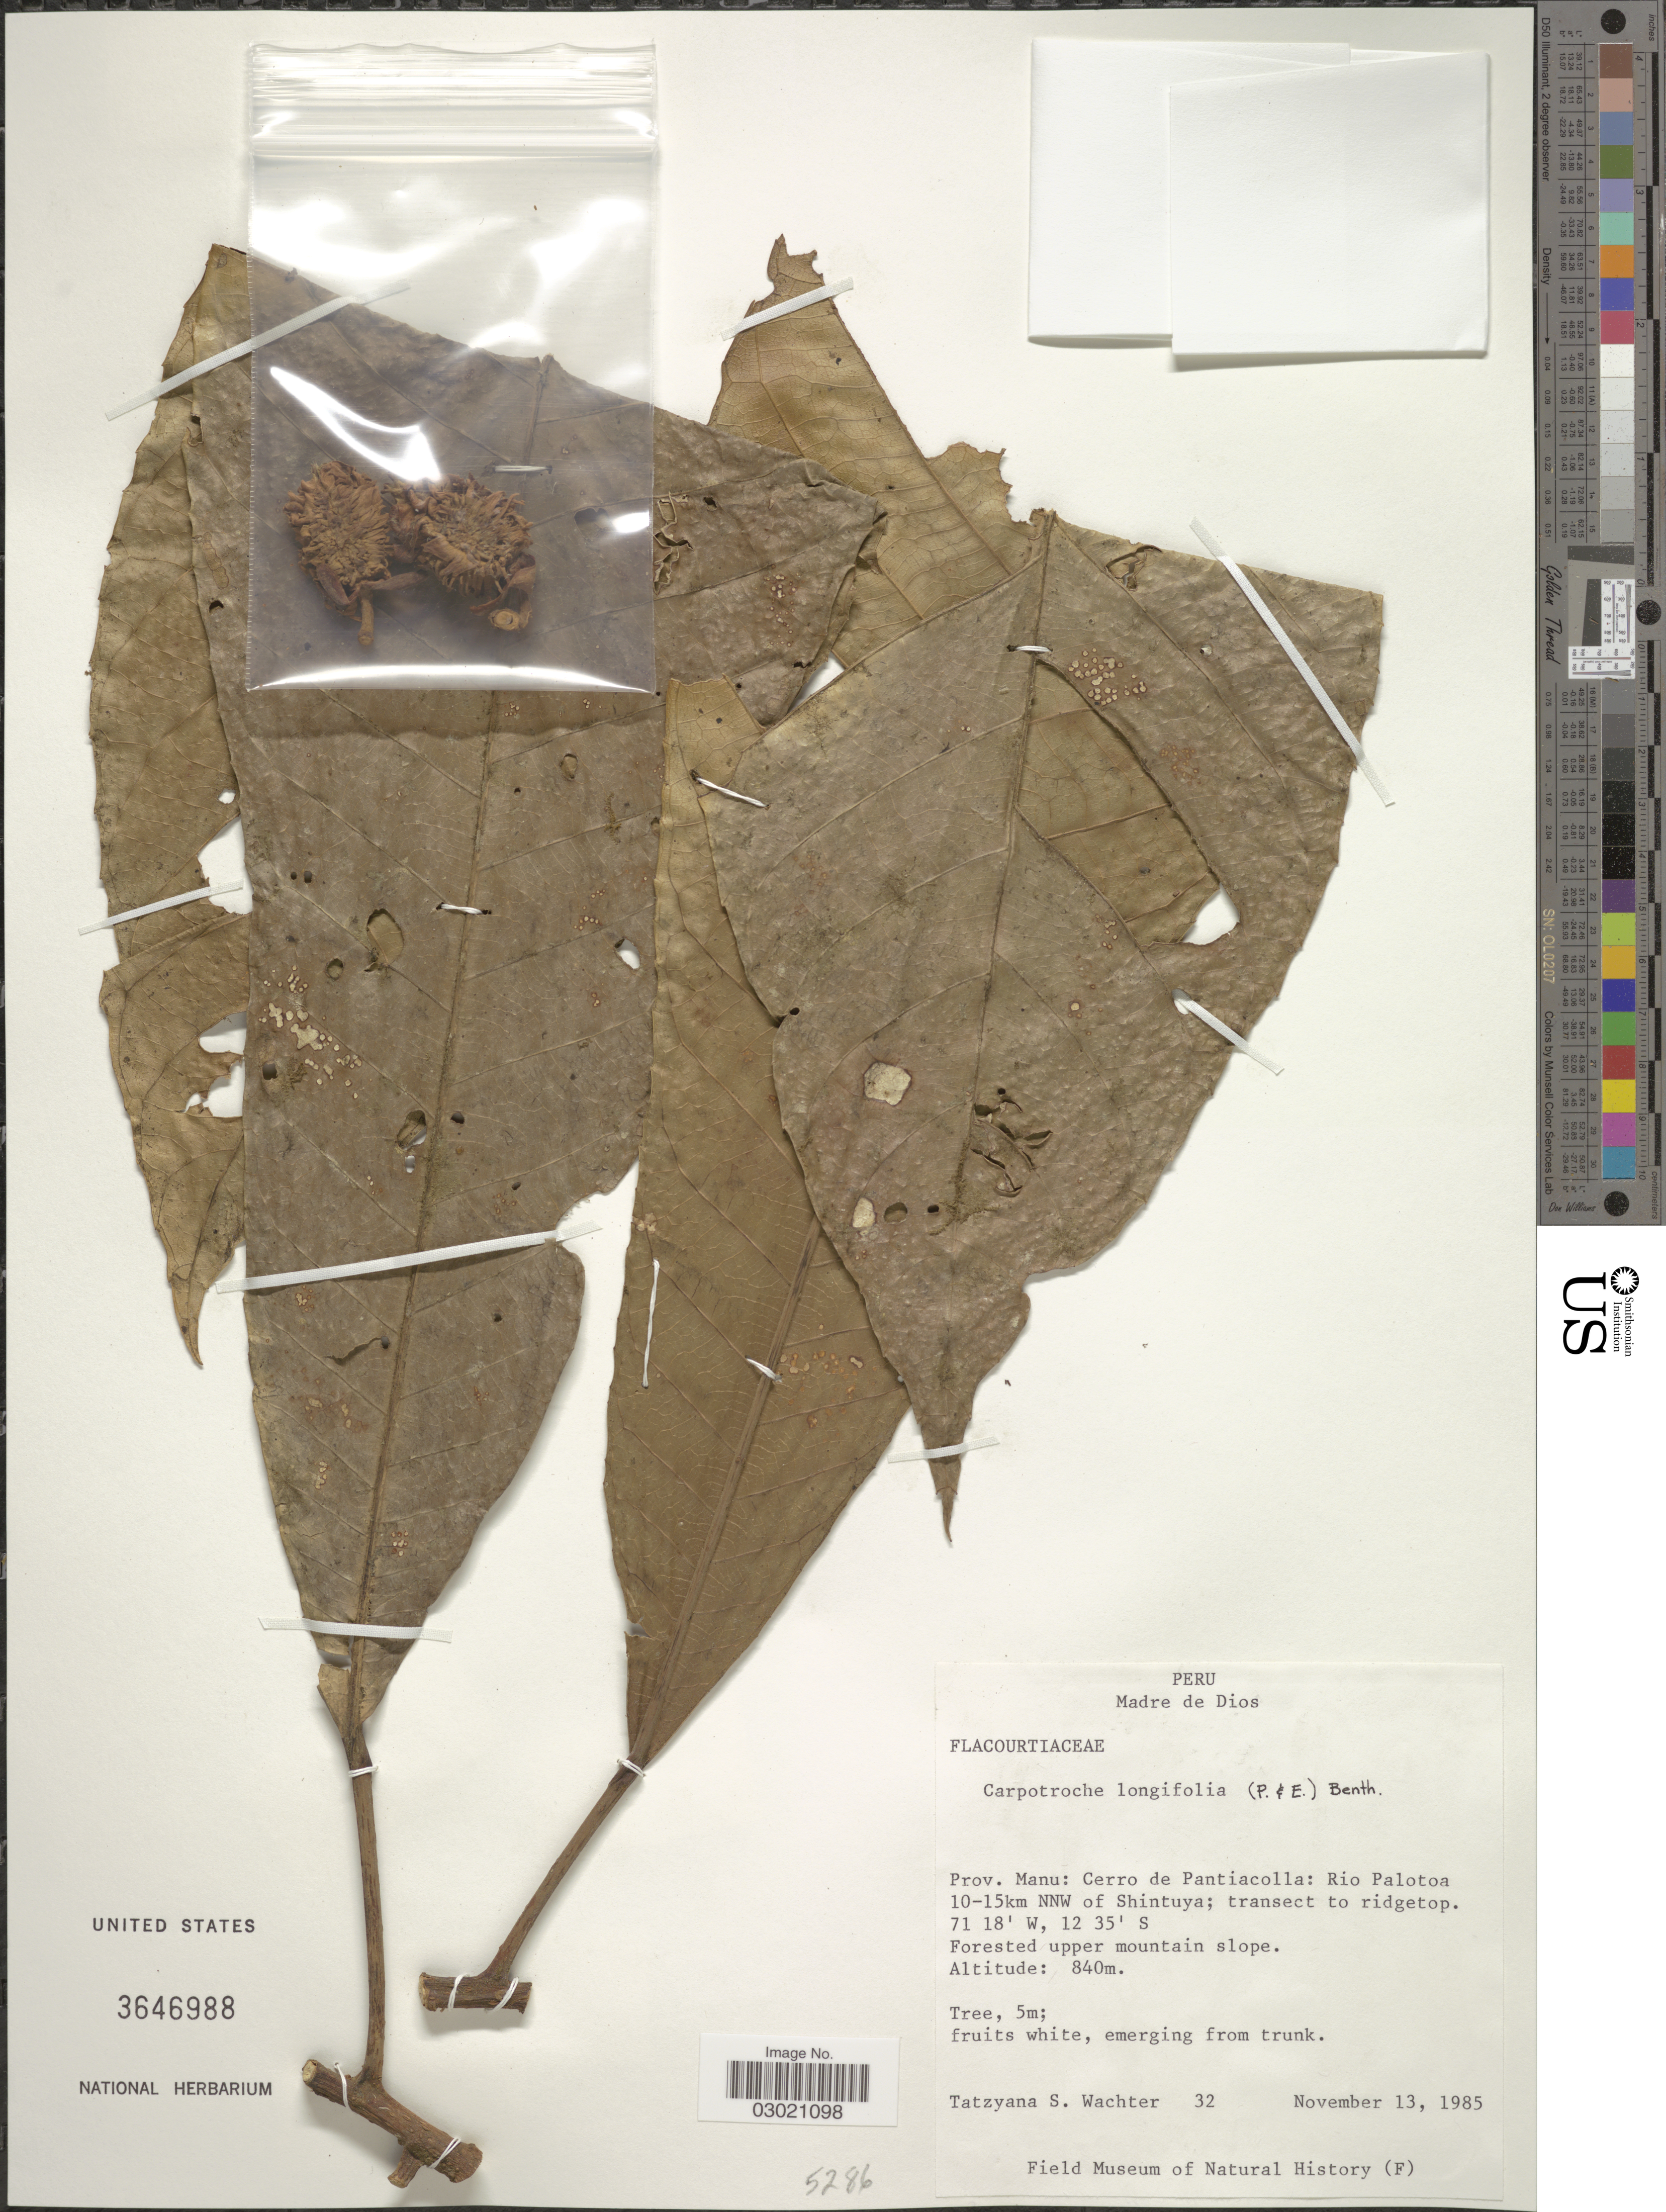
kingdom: Plantae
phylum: Tracheophyta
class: Magnoliopsida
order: Malpighiales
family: Achariaceae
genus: Carpotroche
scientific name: Carpotroche longifolia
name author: (Poepp.) Benth.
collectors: T. Wachter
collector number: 32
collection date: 1985-11-13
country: Peru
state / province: Madre de Dios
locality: Prov. Manu: Cerro de Pantiacolla: Rio Palotoa 10-15km NNW of Shintuya.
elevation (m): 840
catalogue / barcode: US 3646988